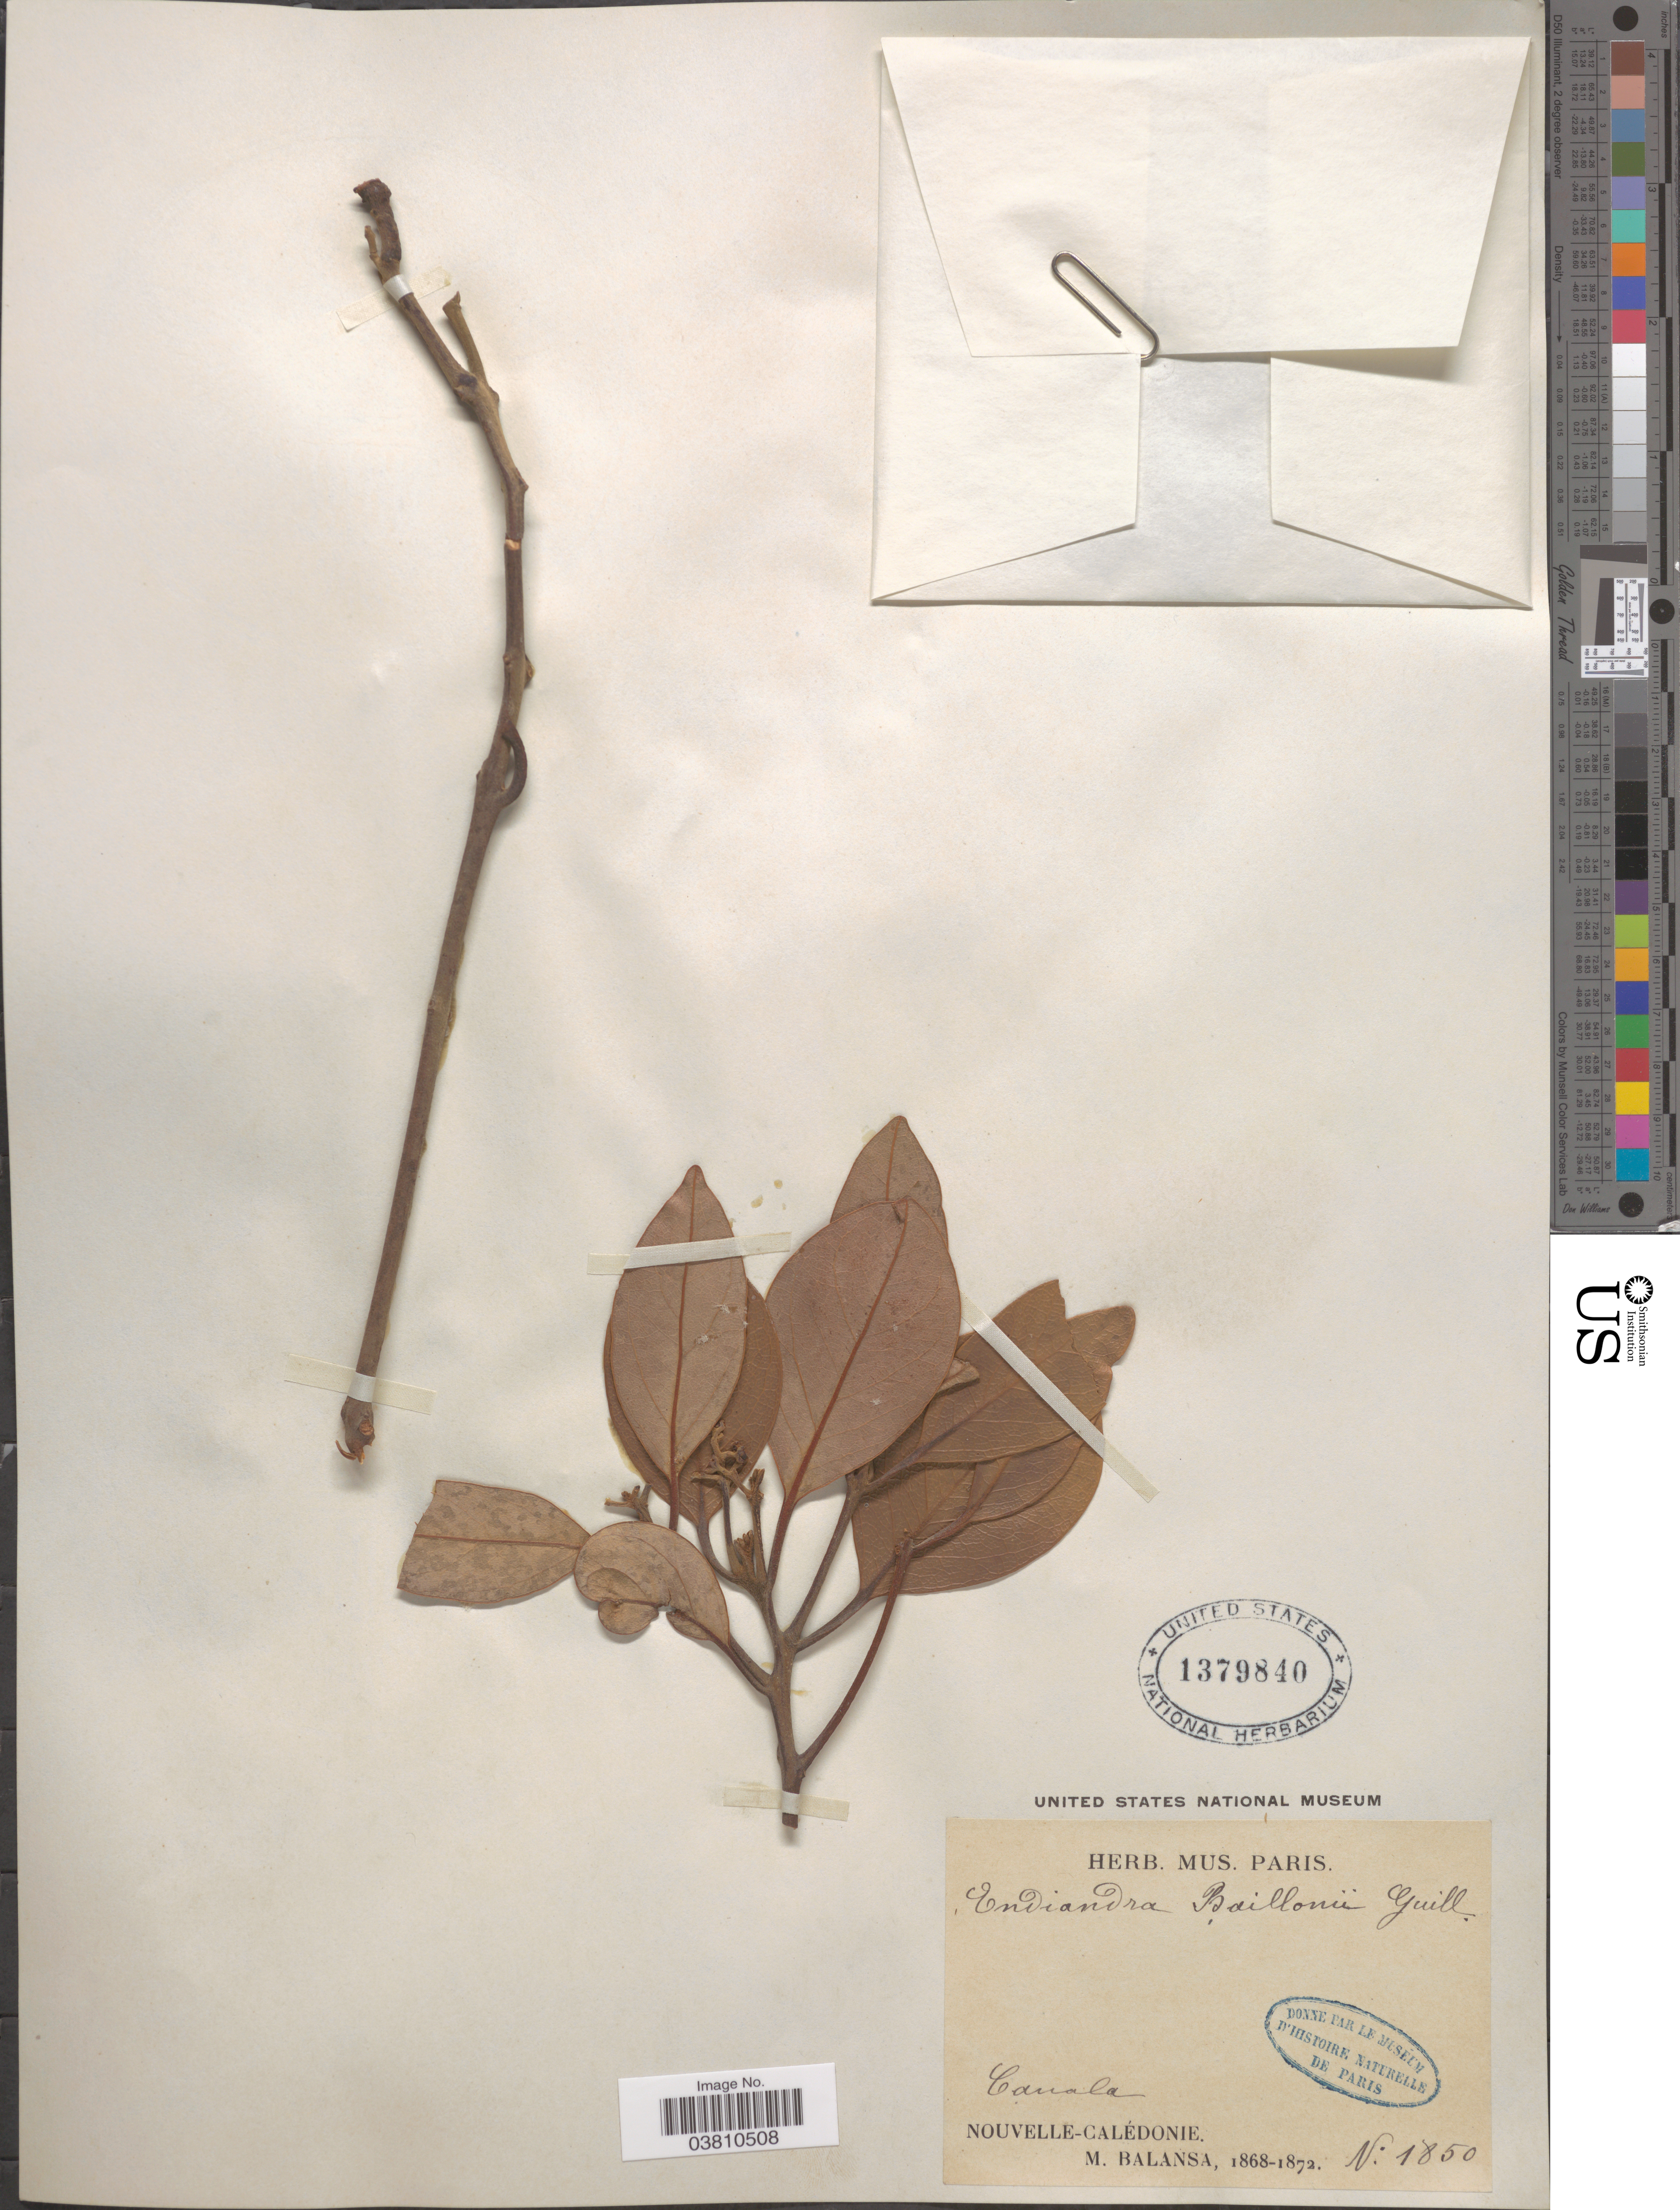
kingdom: Plantae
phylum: Tracheophyta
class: Magnoliopsida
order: Laurales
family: Lauraceae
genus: Endiandra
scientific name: Endiandra baillonii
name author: Guillaumin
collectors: B. Balansa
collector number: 1850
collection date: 1868/1872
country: New Caledonia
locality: Canala.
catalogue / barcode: US 1379840